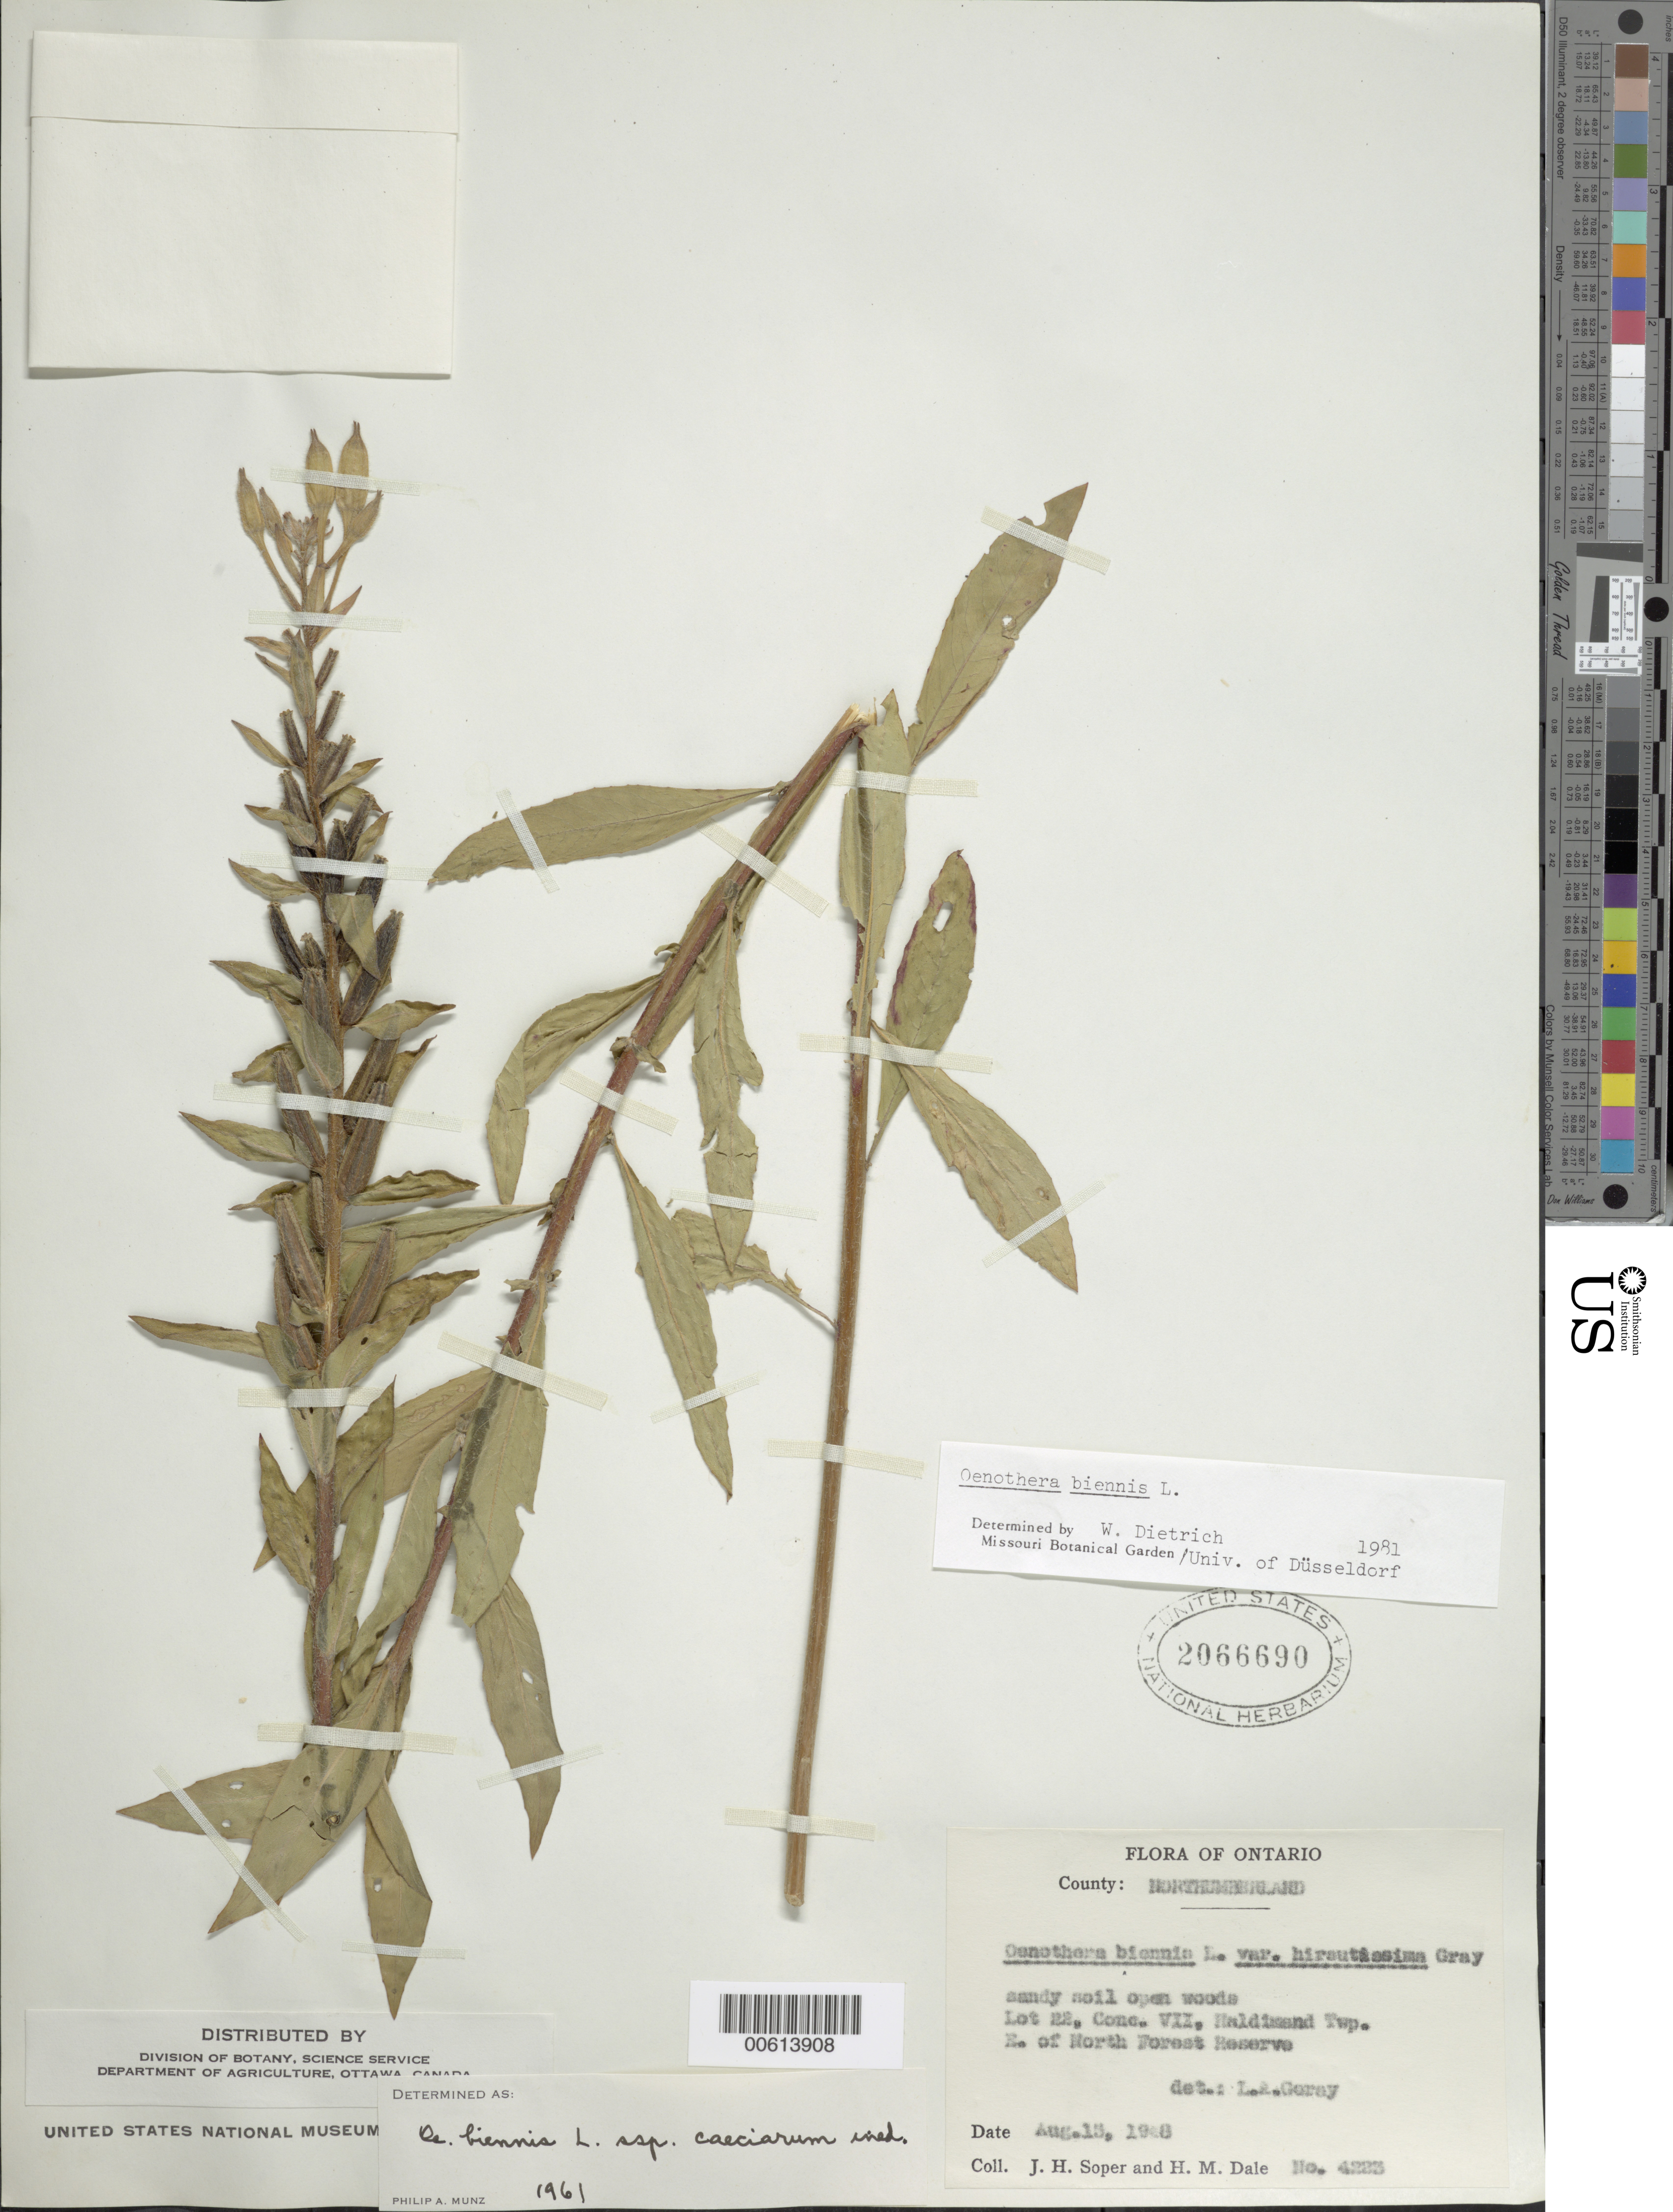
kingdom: Plantae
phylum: Tracheophyta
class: Magnoliopsida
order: Myrtales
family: Onagraceae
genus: Oenothera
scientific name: Oenothera biennis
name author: L.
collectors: J. H. Soper & H. M. Dale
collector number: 4223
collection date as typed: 13 Aut 1948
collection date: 1948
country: Canada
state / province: Ontario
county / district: Northumberland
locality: Lot 22, Conc. VI I Haldimand Twp. E of North Forest Reserve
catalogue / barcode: US 2066690